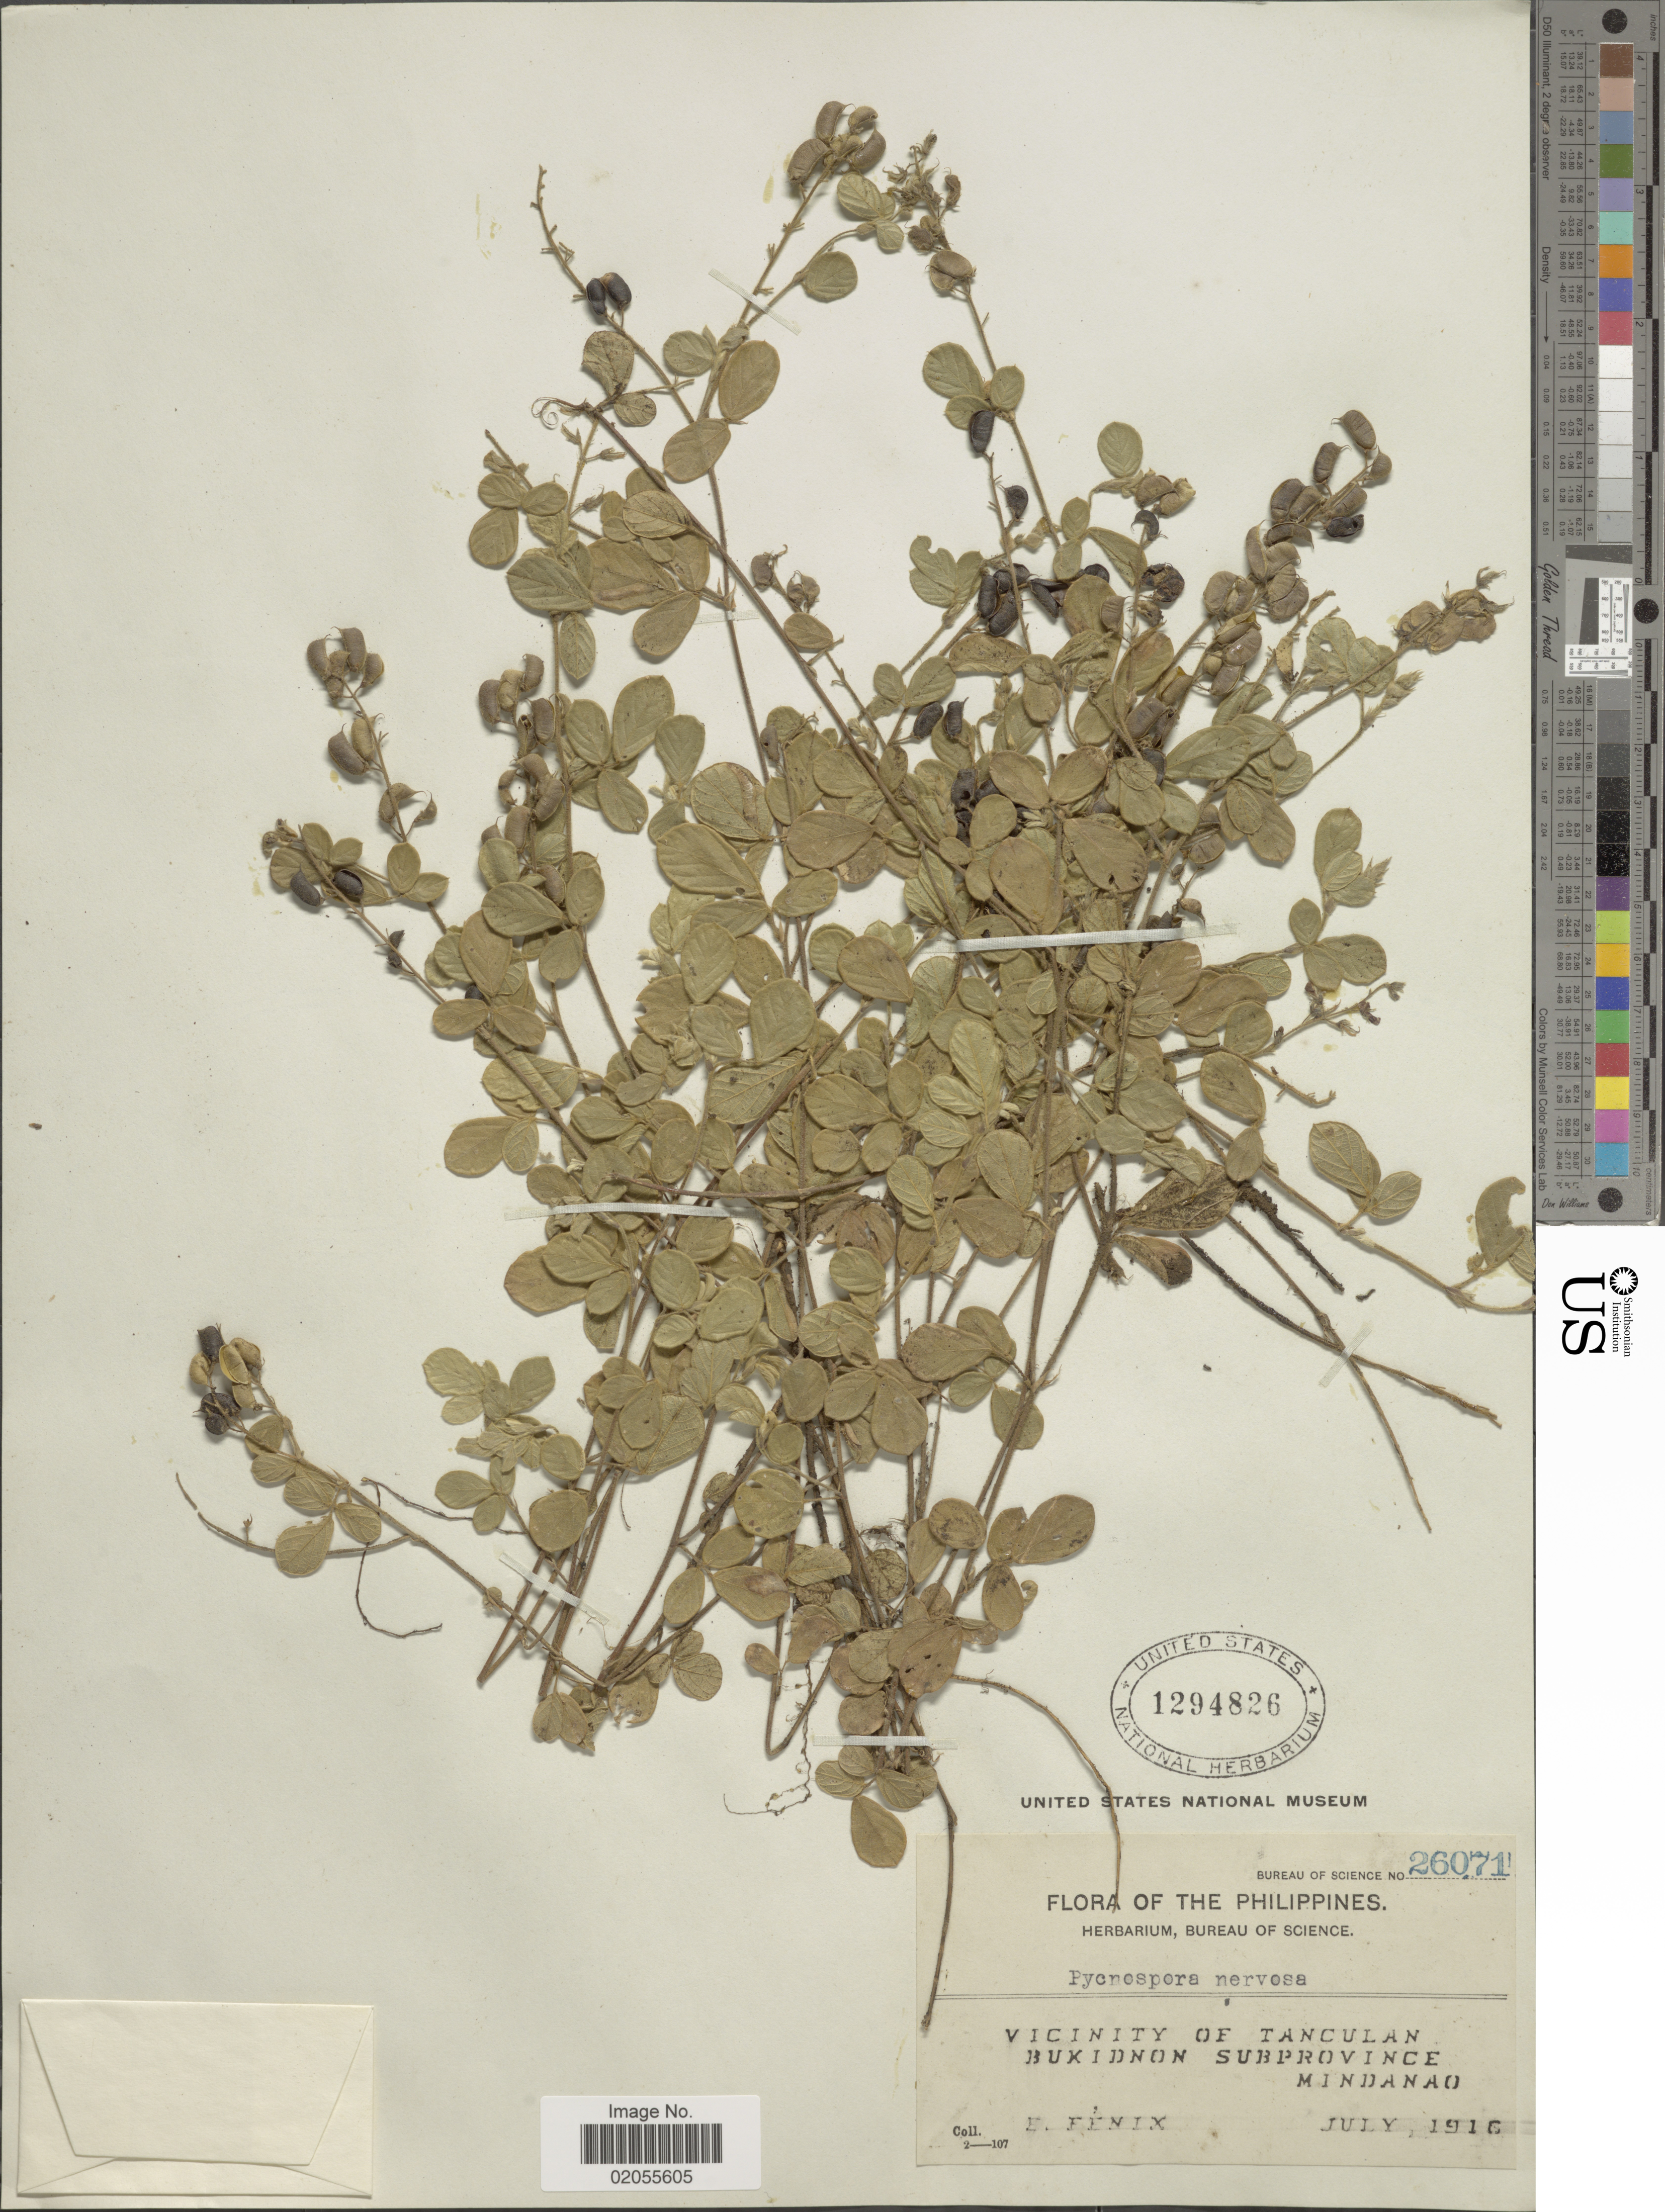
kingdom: Plantae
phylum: Tracheophyta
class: Magnoliopsida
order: Fabales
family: Fabaceae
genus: Pycnospora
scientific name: Pycnospora nervosa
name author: Wight & Arn.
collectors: E. Fenix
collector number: Bureau of Science 26071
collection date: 1916-07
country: Philippines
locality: Vicinity of Tanculan, Bukidnon Subprovince, Mindanao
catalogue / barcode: US 1294826